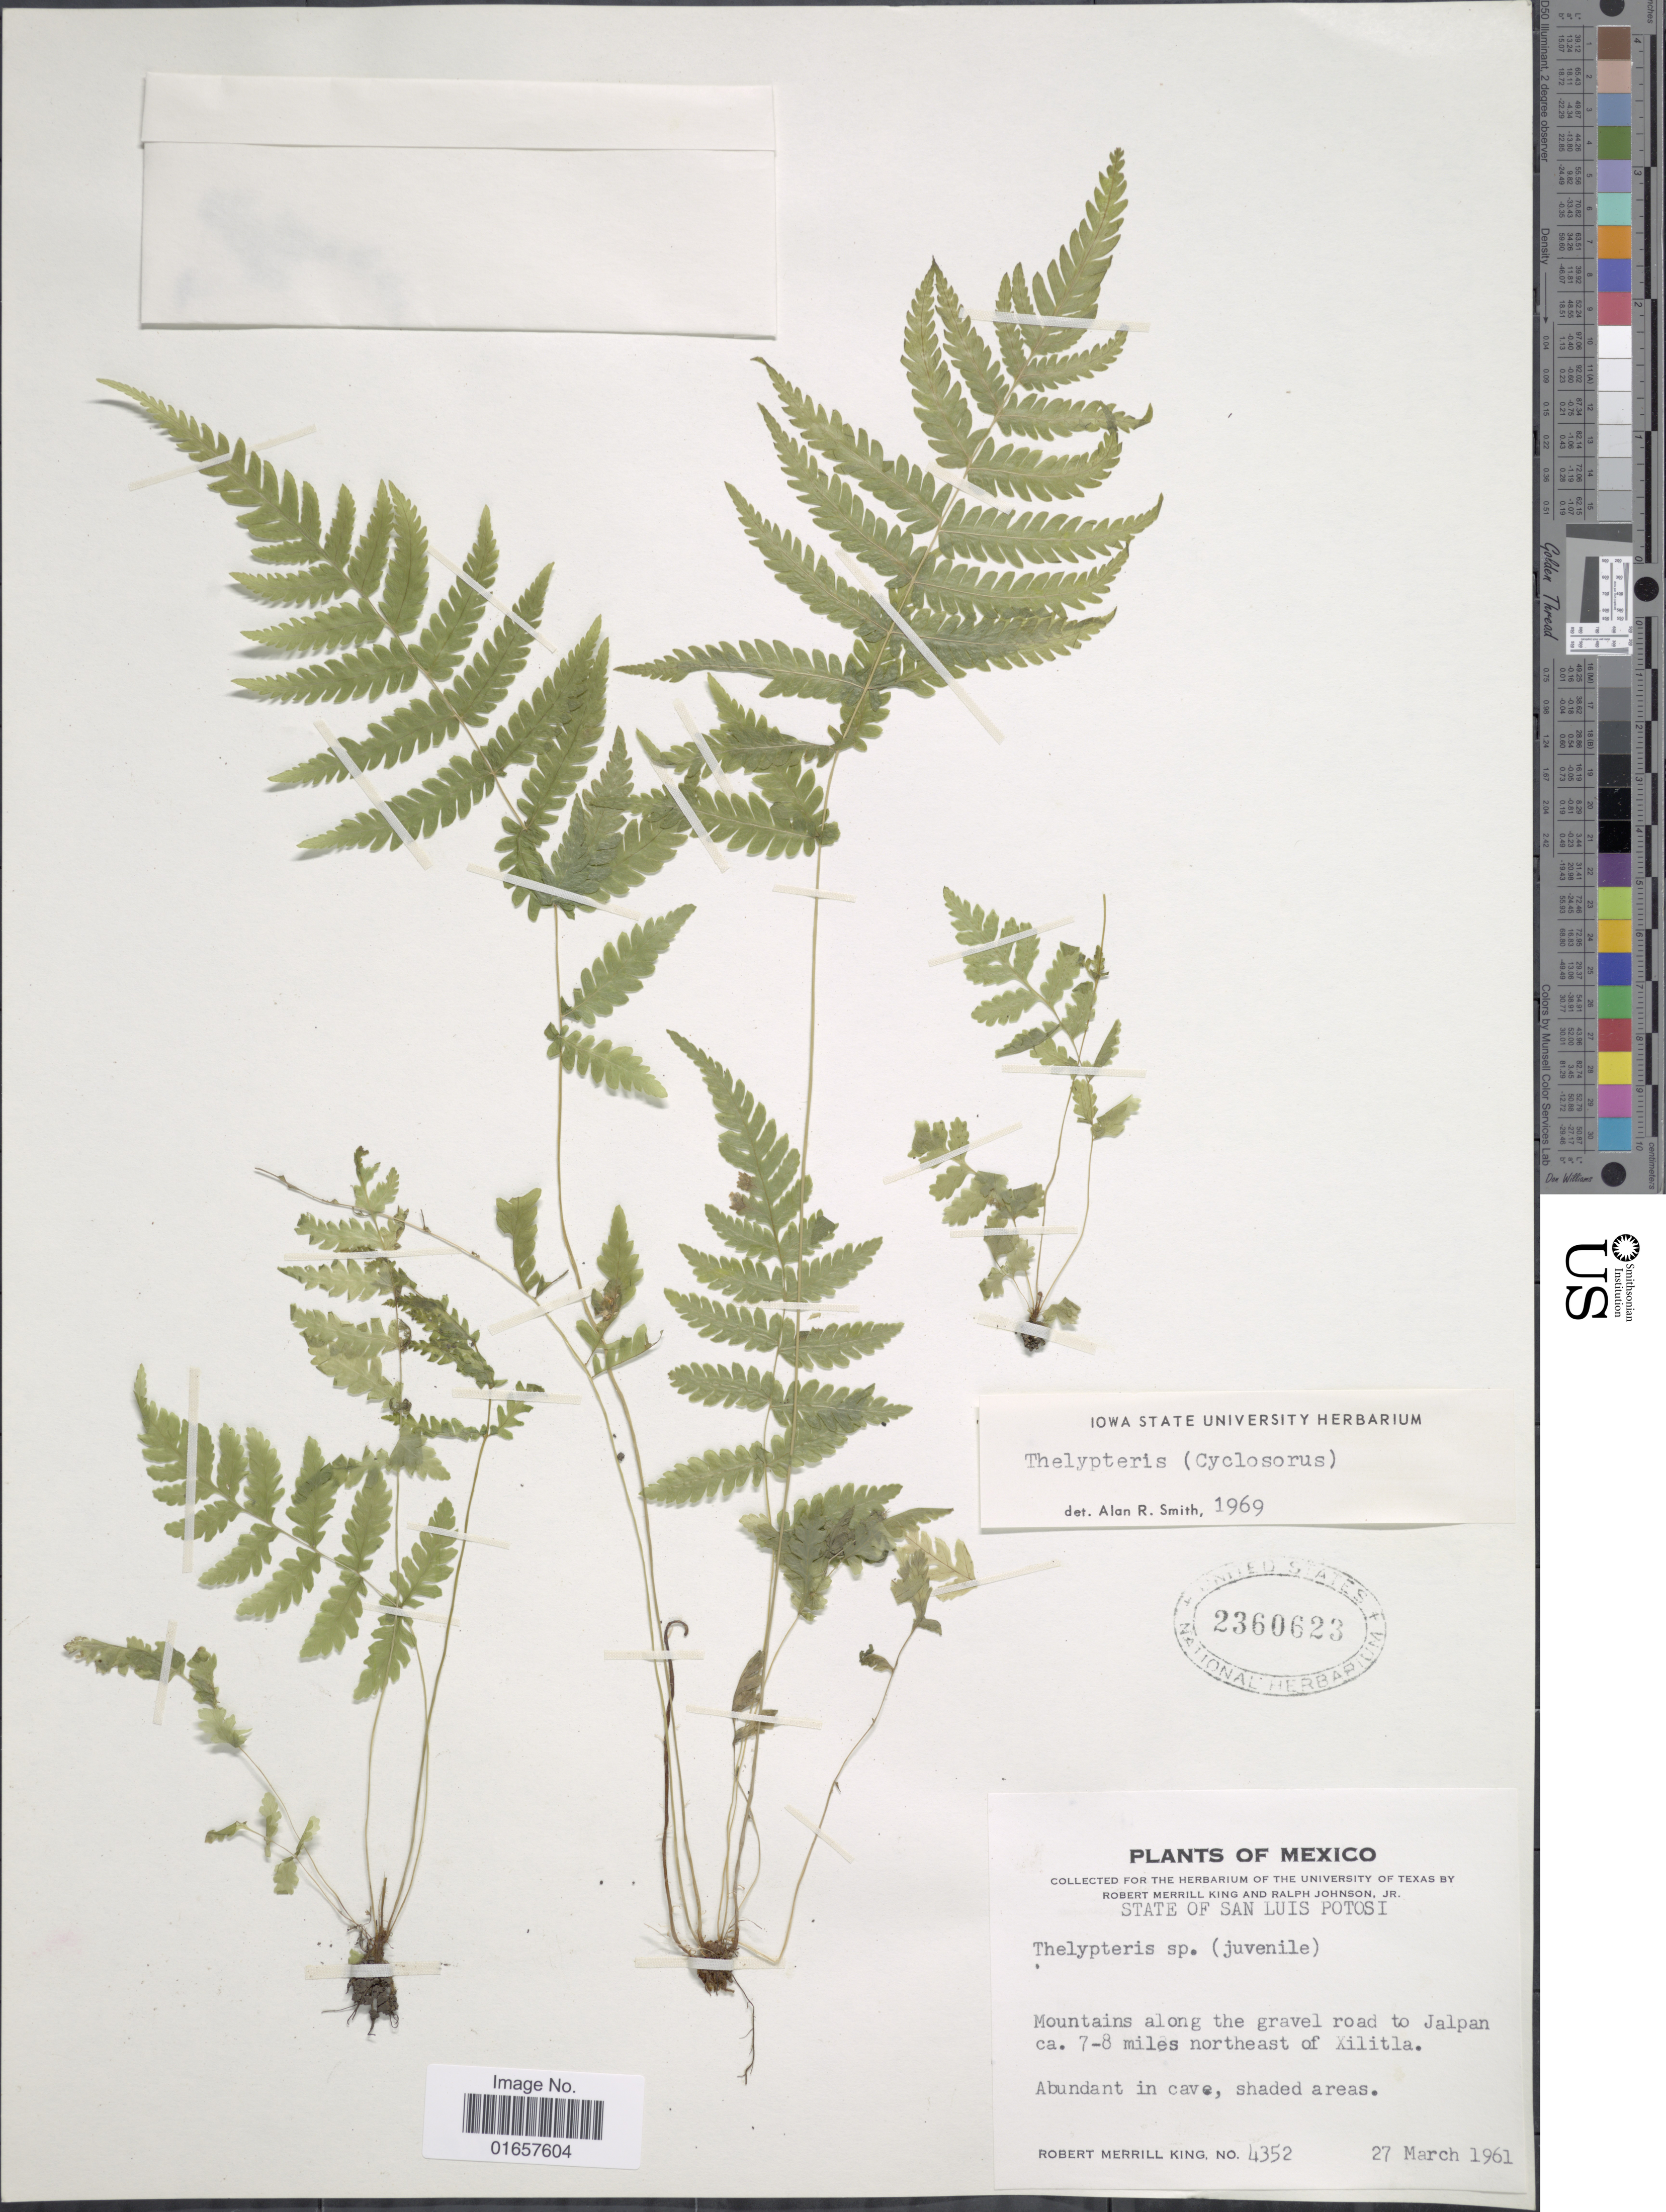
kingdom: Plantae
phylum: Tracheophyta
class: Polypodiopsida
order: Polypodiales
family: Thelypteridaceae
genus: Christella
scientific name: Christella sp.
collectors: R. M. King & R. Johnson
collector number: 4352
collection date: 1961-03-27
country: Mexico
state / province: San Luis Potosí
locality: Mexico, mountains along the gravel road to Jalpan ca. 7-8 miles northeast of Xilitla, abundant in cave, shaded areas.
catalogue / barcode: US 2360623